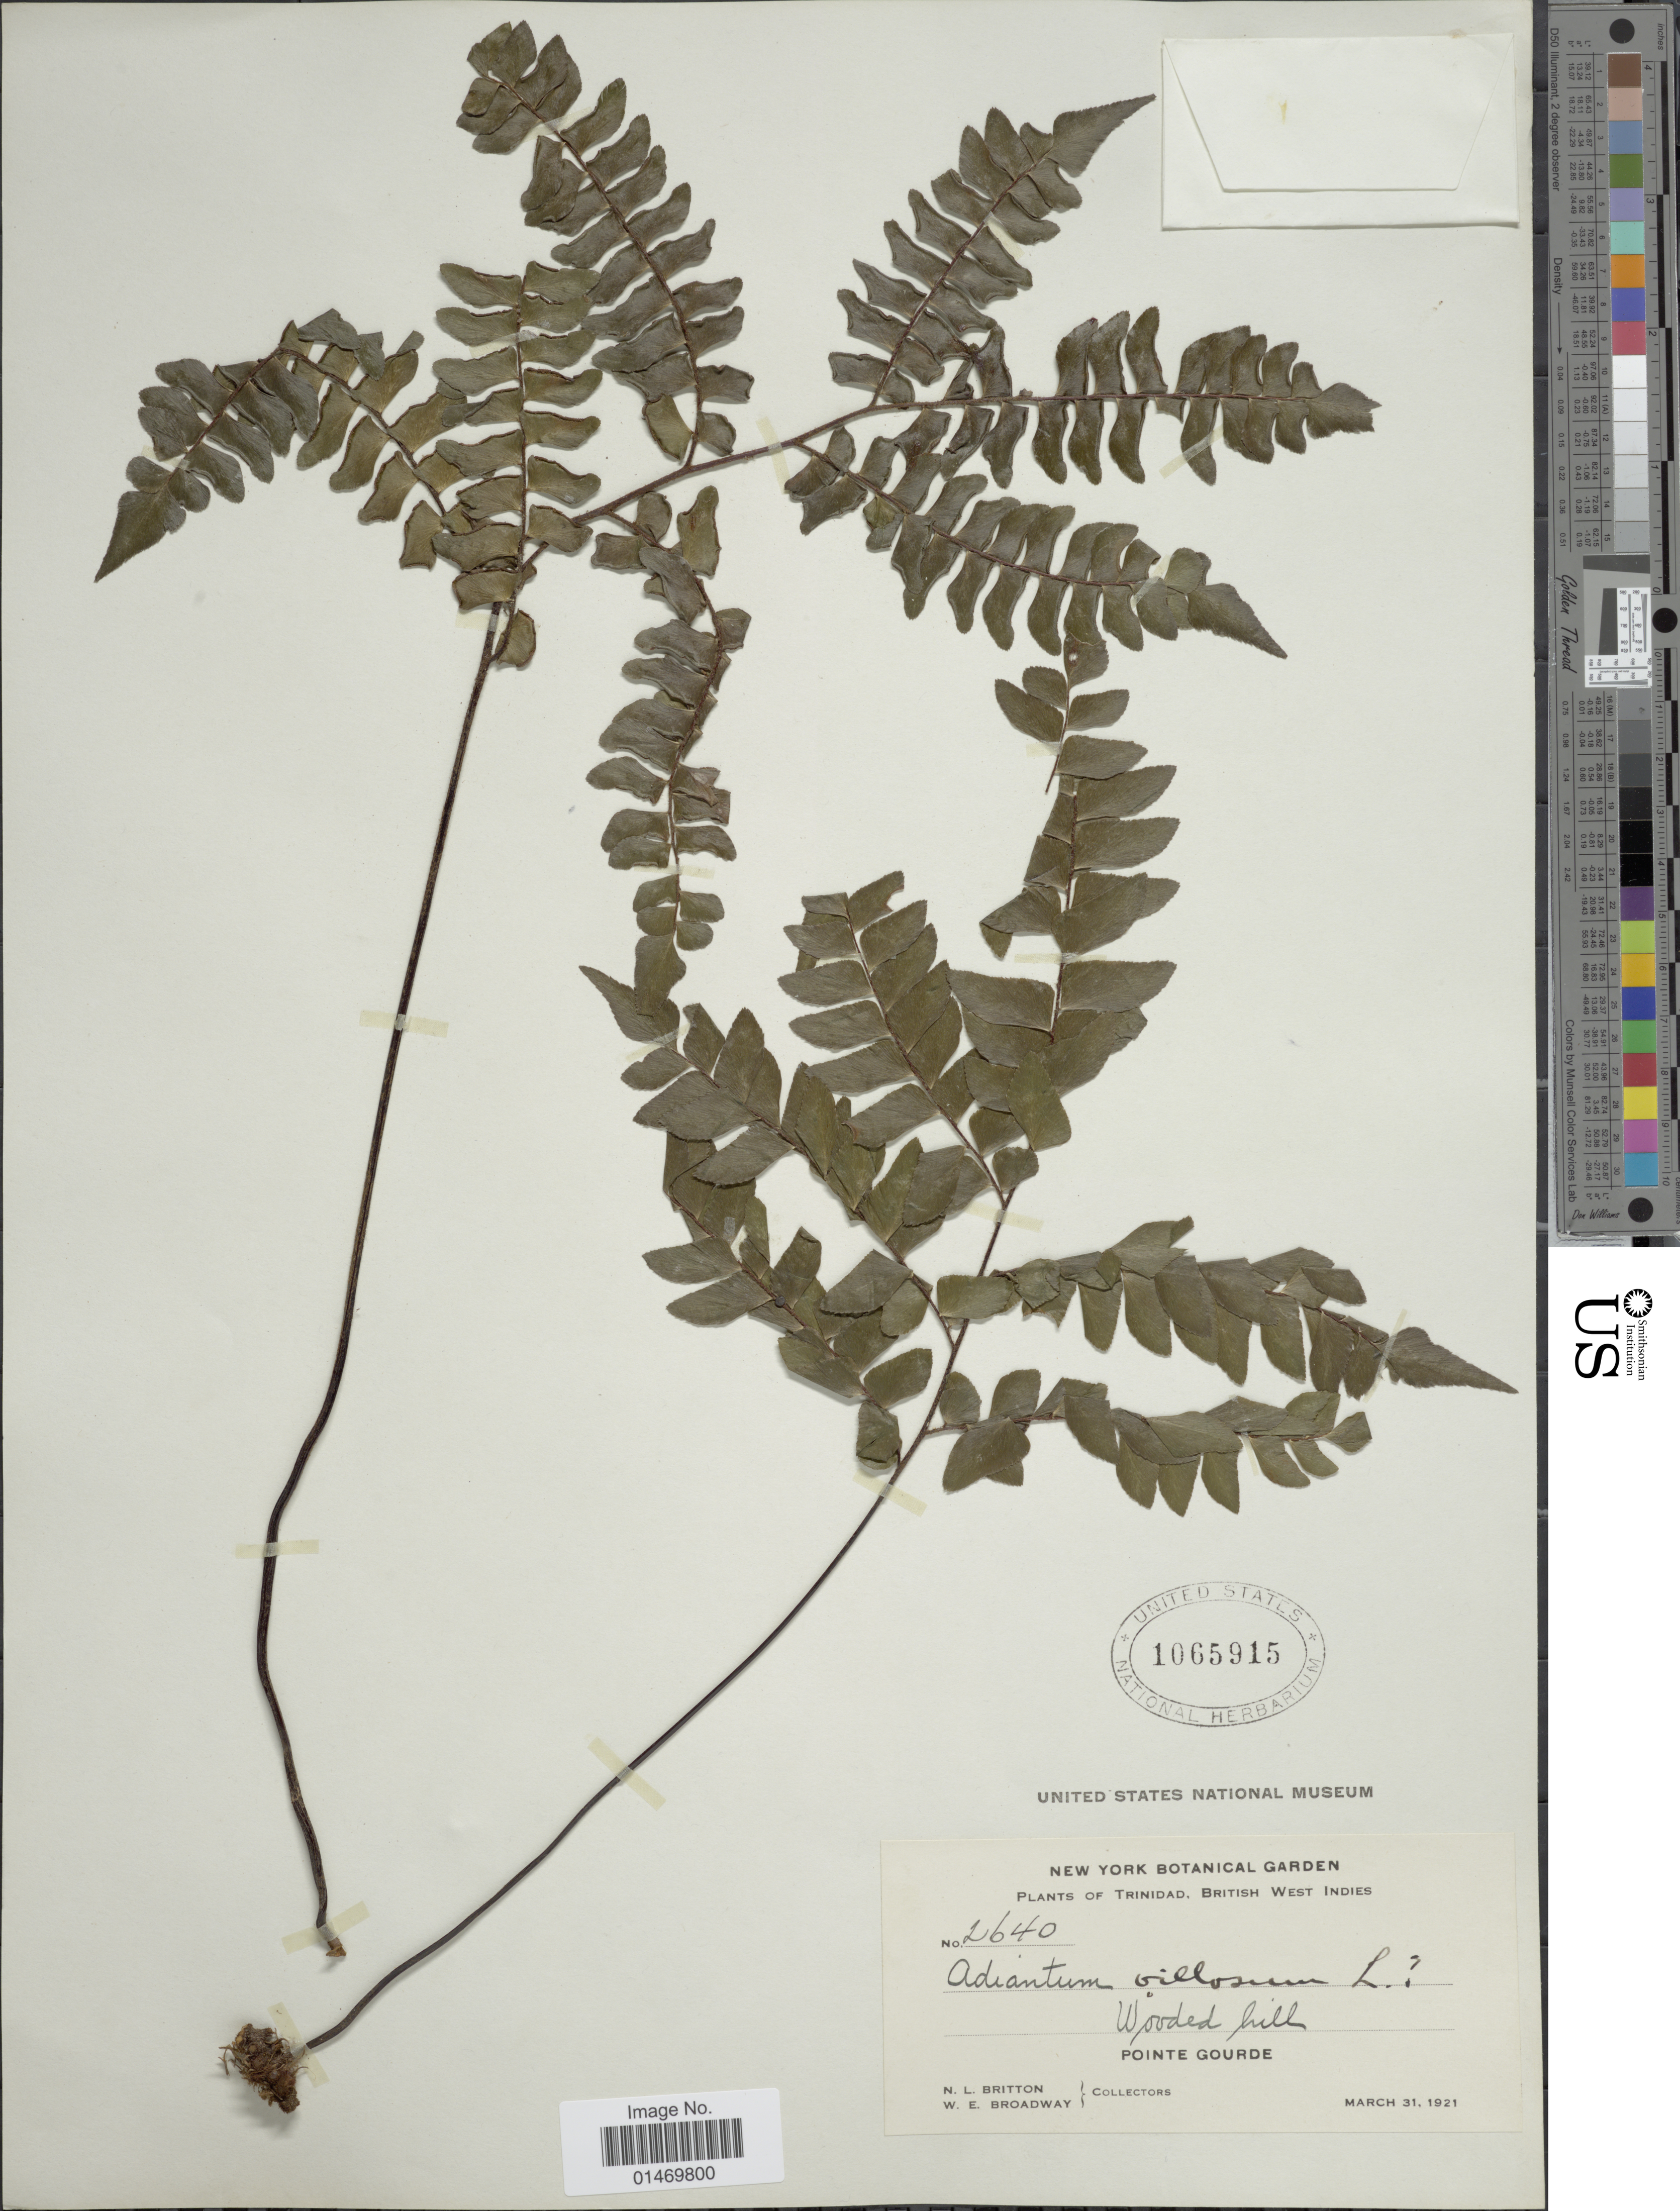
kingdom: Plantae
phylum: Tracheophyta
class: Polypodiopsida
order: Polypodiales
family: Pteridaceae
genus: Adiantum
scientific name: Adiantum villosum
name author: L.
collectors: N. Britton & W. Britton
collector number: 2640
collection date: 1921-03-31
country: Trinidad and Tobago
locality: Trinidad, Bristih West Indies, Wooded hill, Point Gourde.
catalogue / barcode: US 1065915